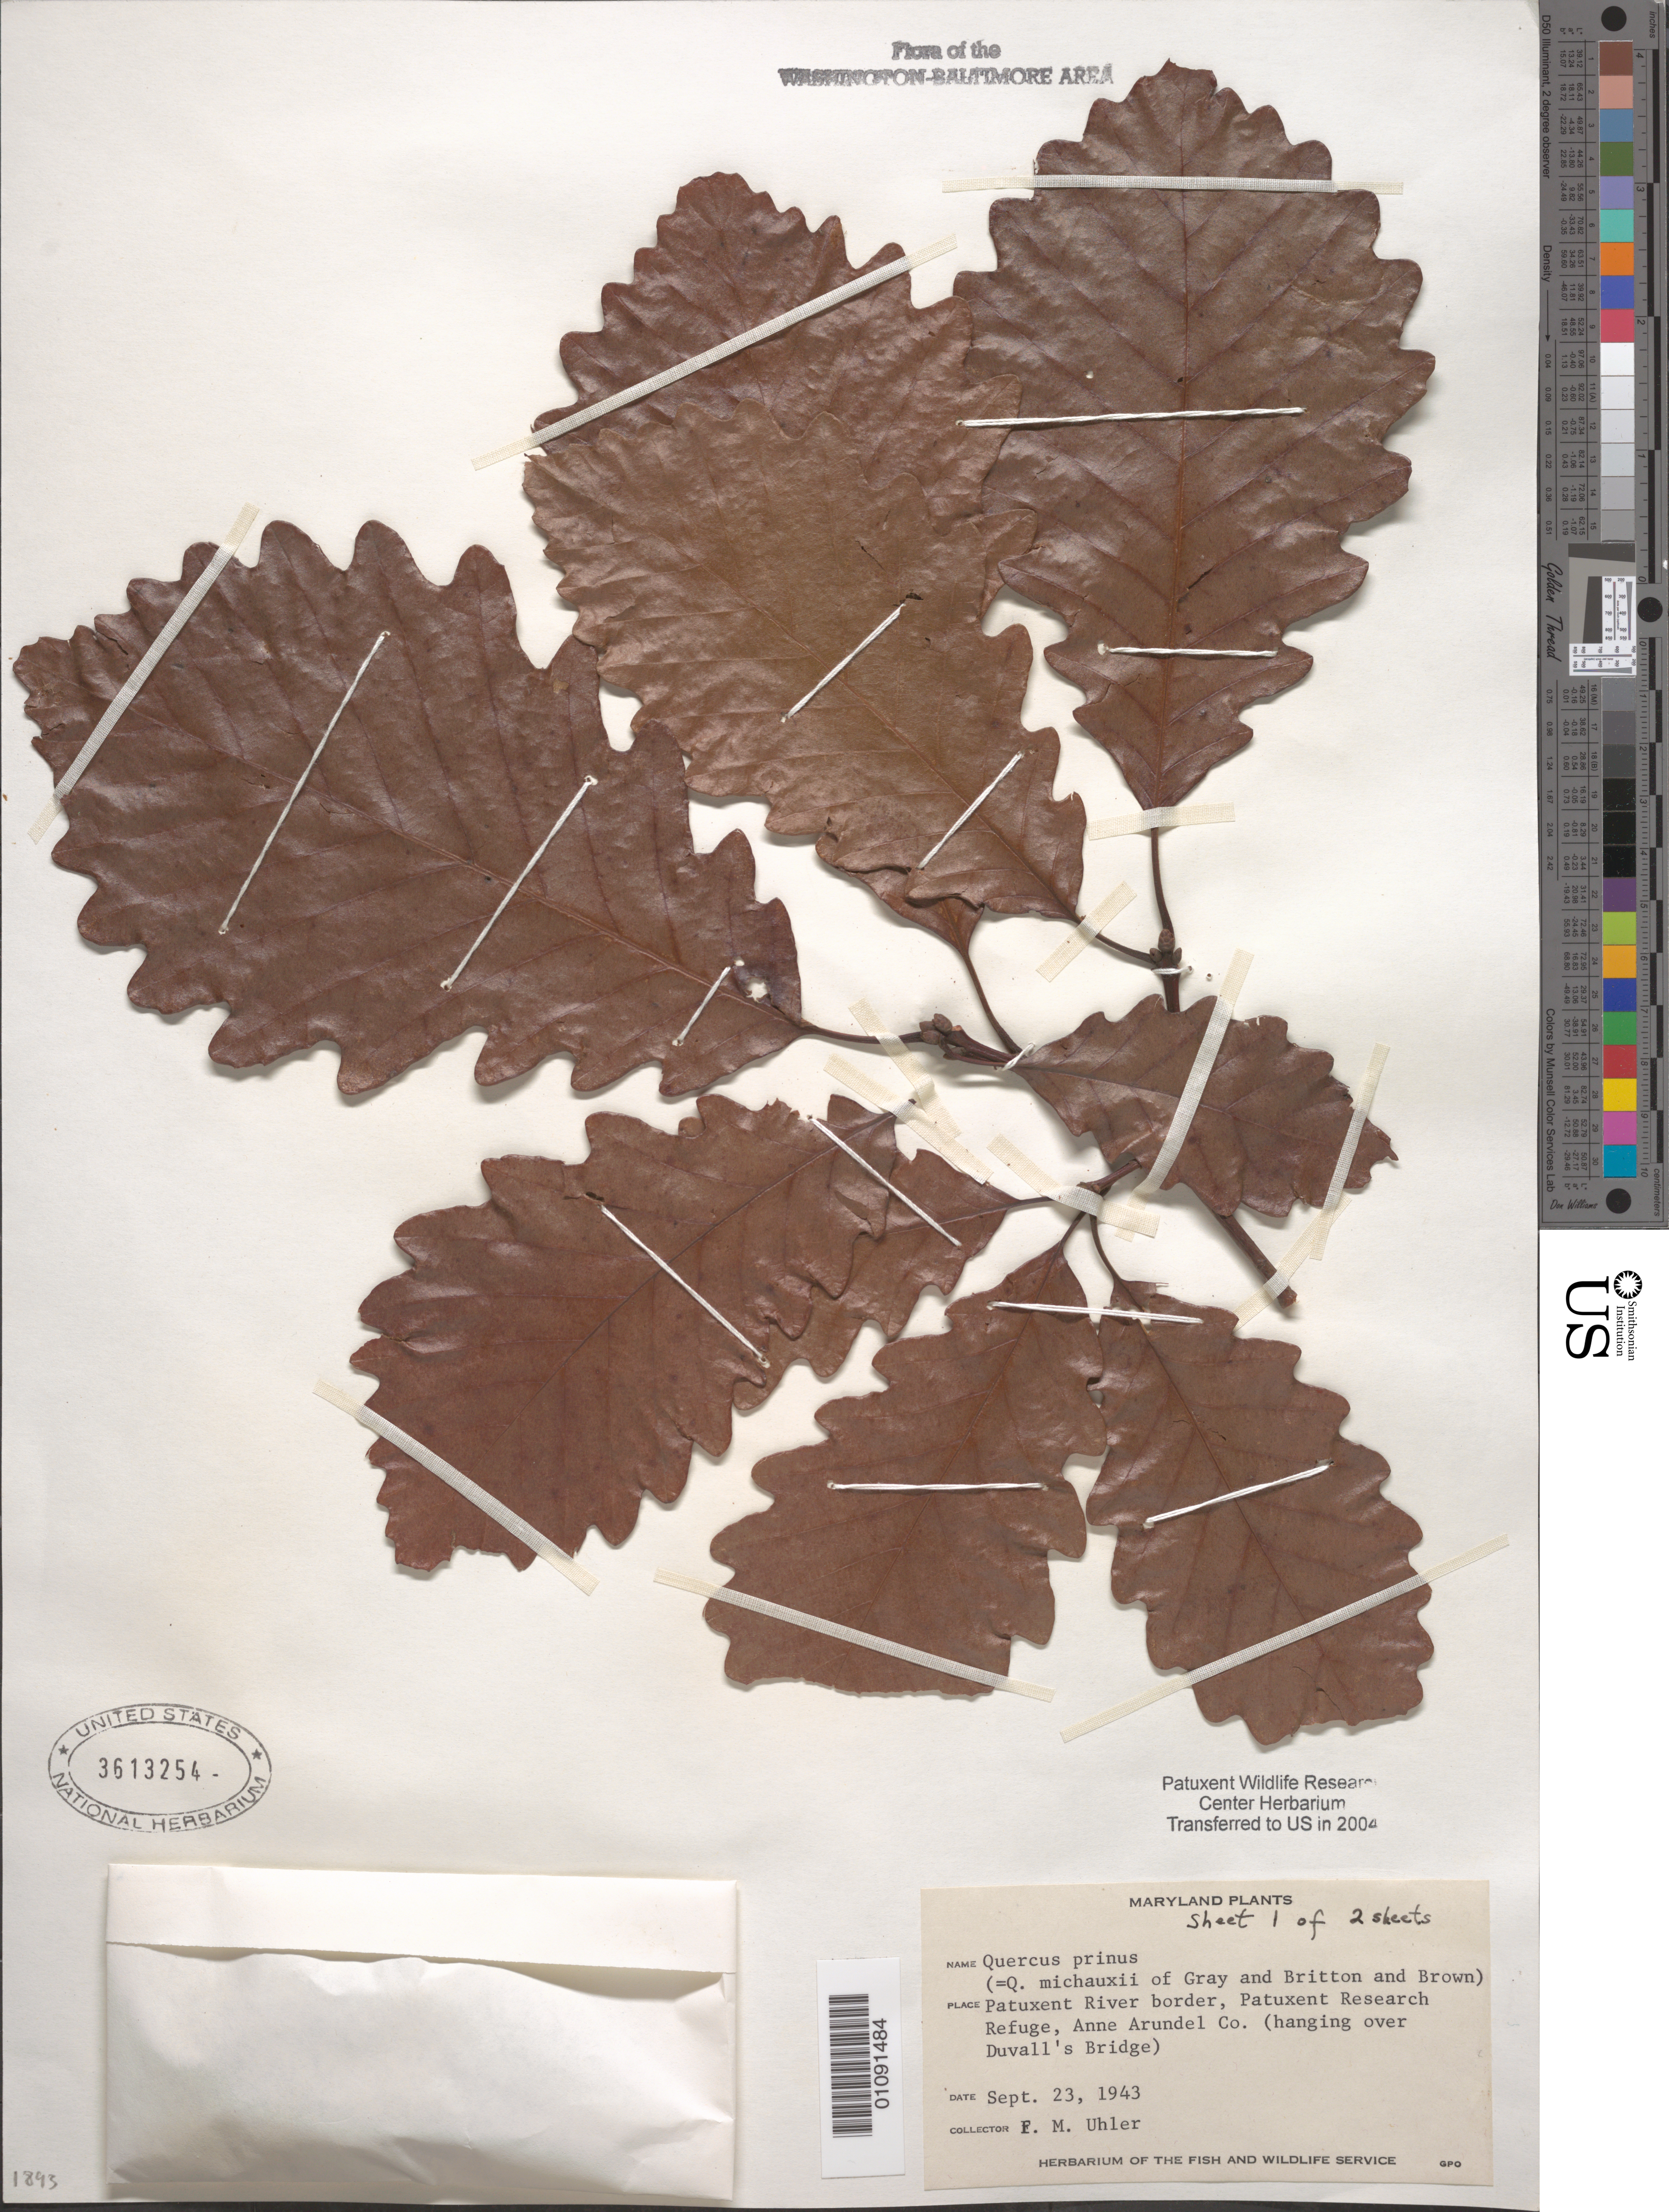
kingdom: Plantae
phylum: Tracheophyta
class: Magnoliopsida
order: Fagales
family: Fagaceae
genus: Quercus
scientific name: Quercus michauxii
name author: Nutt.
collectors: F. M. Uhler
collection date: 1943-09-23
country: United States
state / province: Maryland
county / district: Anne Arundel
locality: Patuxent Wildlife Refuge. Patuxent River border, hanging over Duvall Bridge.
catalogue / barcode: US 3613254